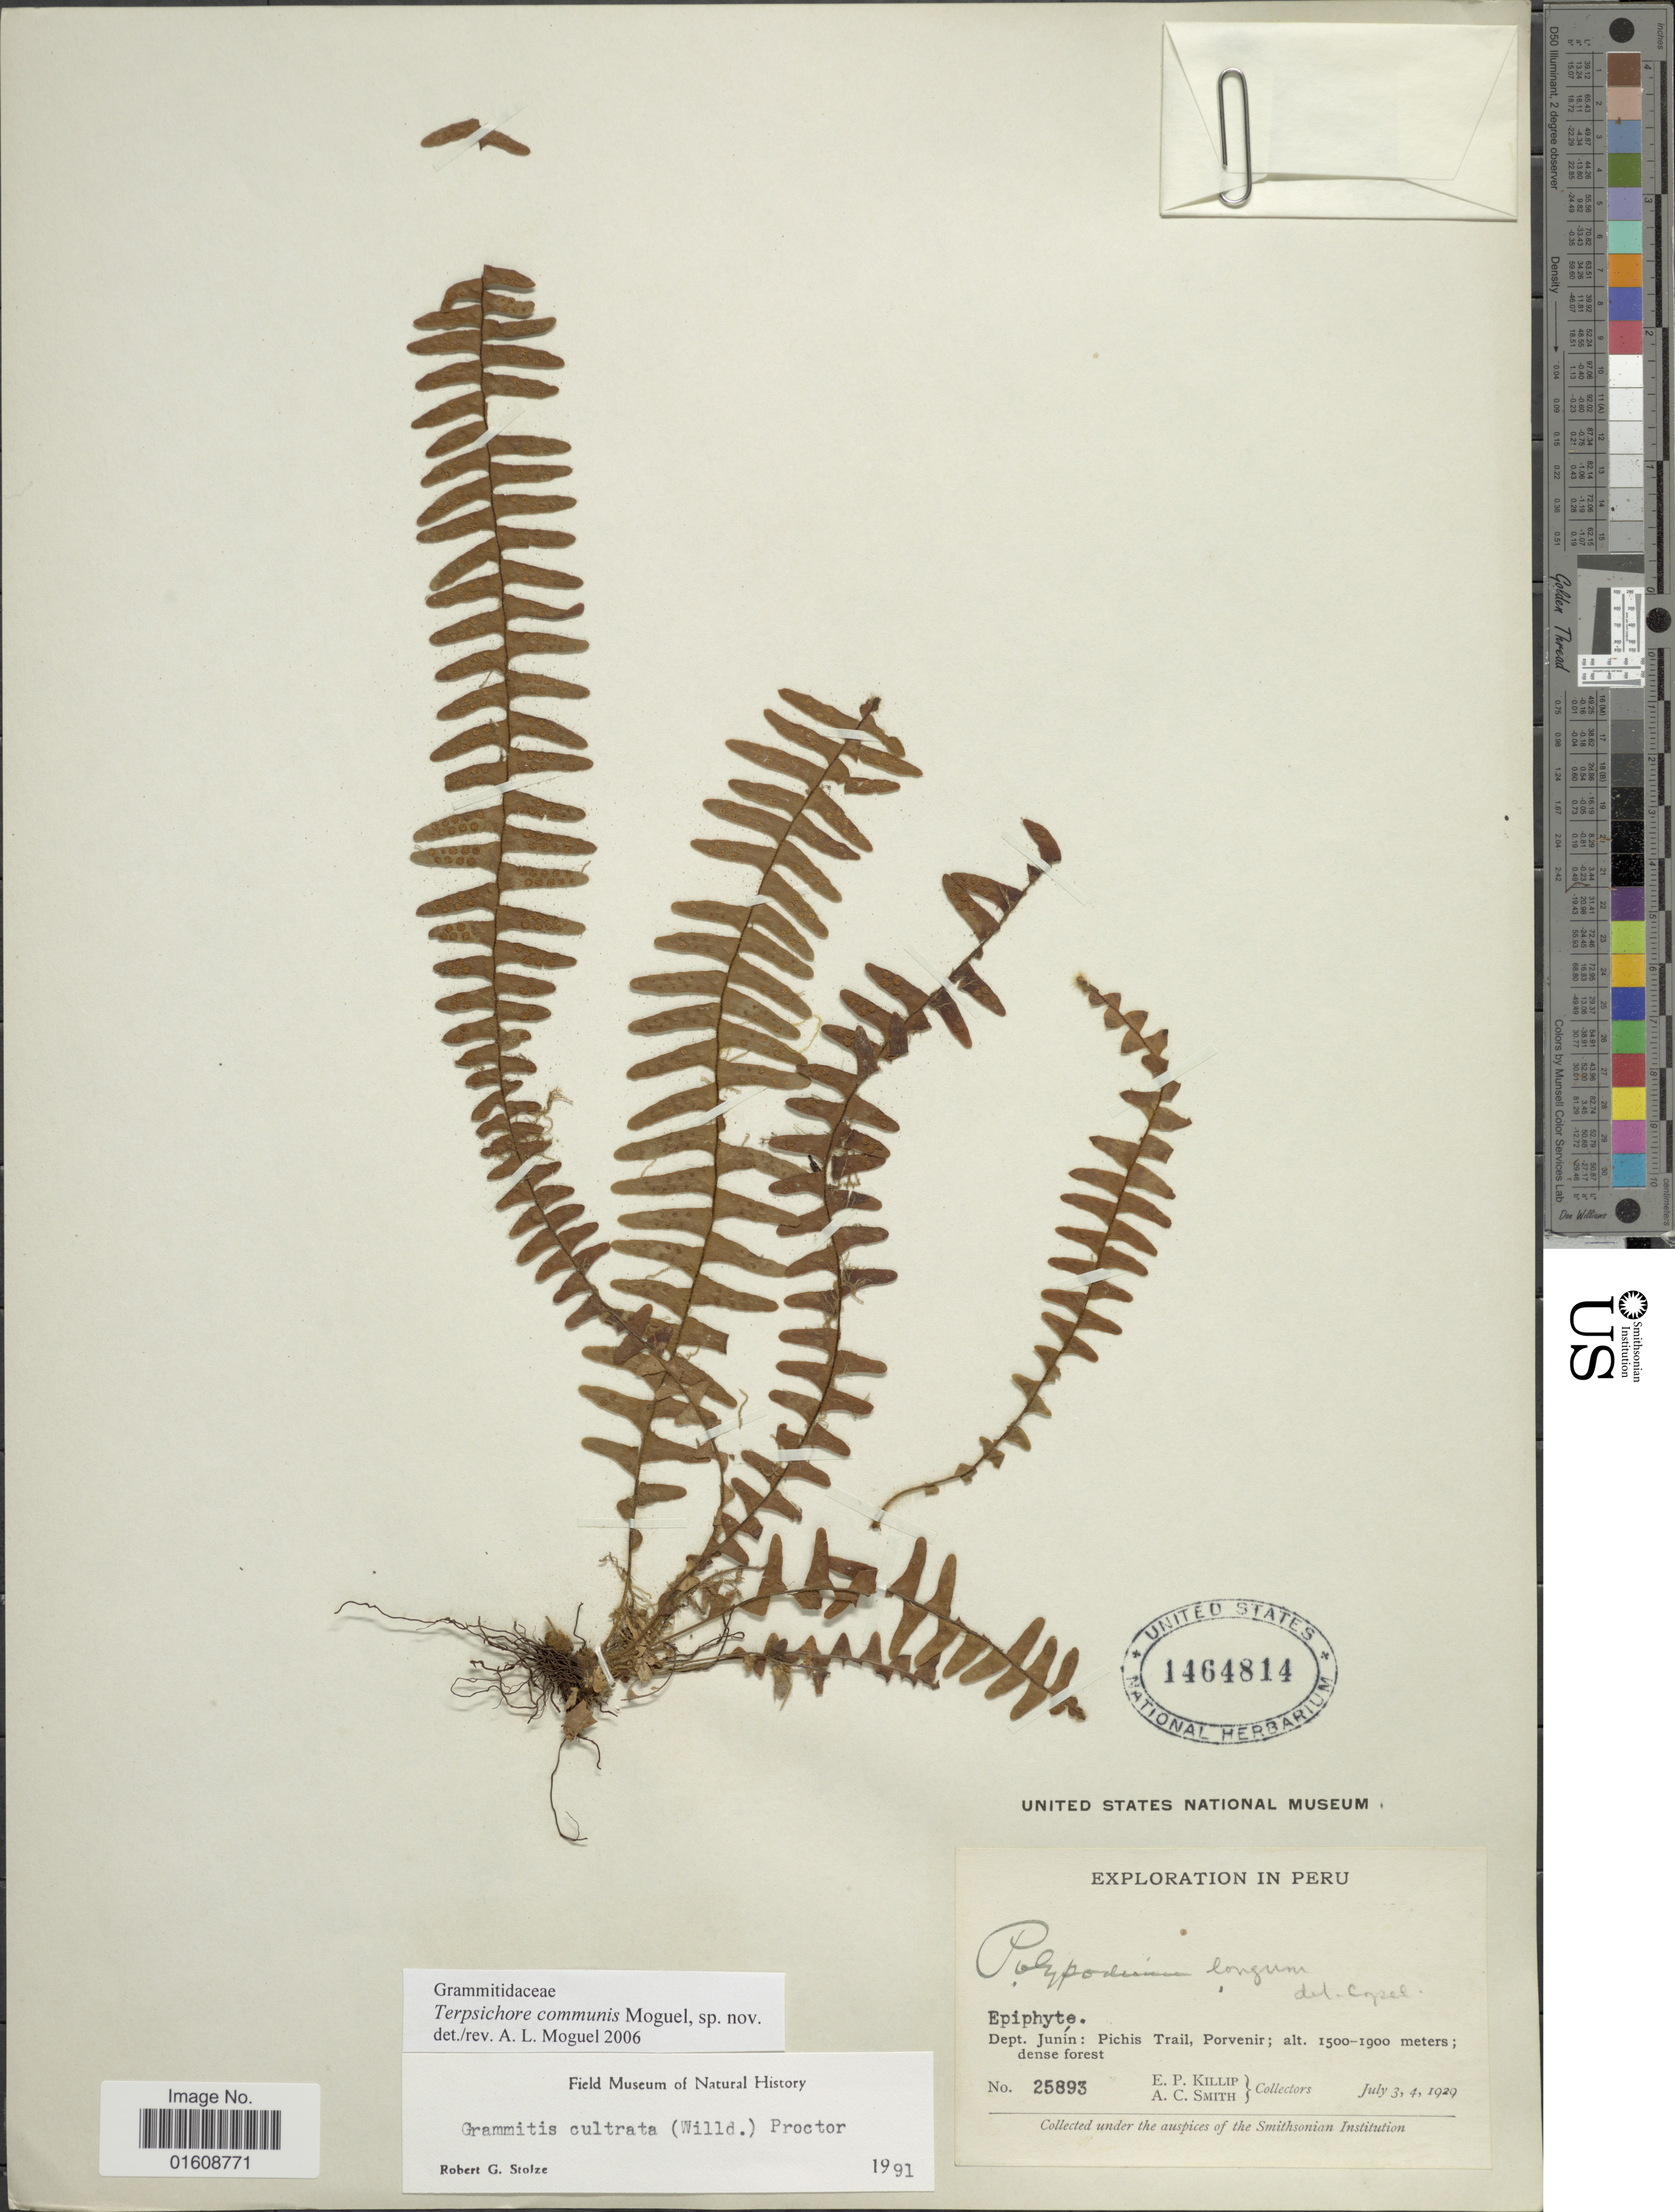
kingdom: Plantae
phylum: Tracheophyta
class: Polypodiopsida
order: Polypodiales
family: Polypodiaceae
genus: Alansmia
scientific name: Alansmia cultrata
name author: (Bory ex Willd.) Moguel & M. Kessler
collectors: E. P. Killip & A. C. Smith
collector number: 25893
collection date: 1929-07-03/1929-07-04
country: Peru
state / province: Junín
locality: Pichis Trail, Porvenir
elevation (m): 1500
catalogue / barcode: US 1464814